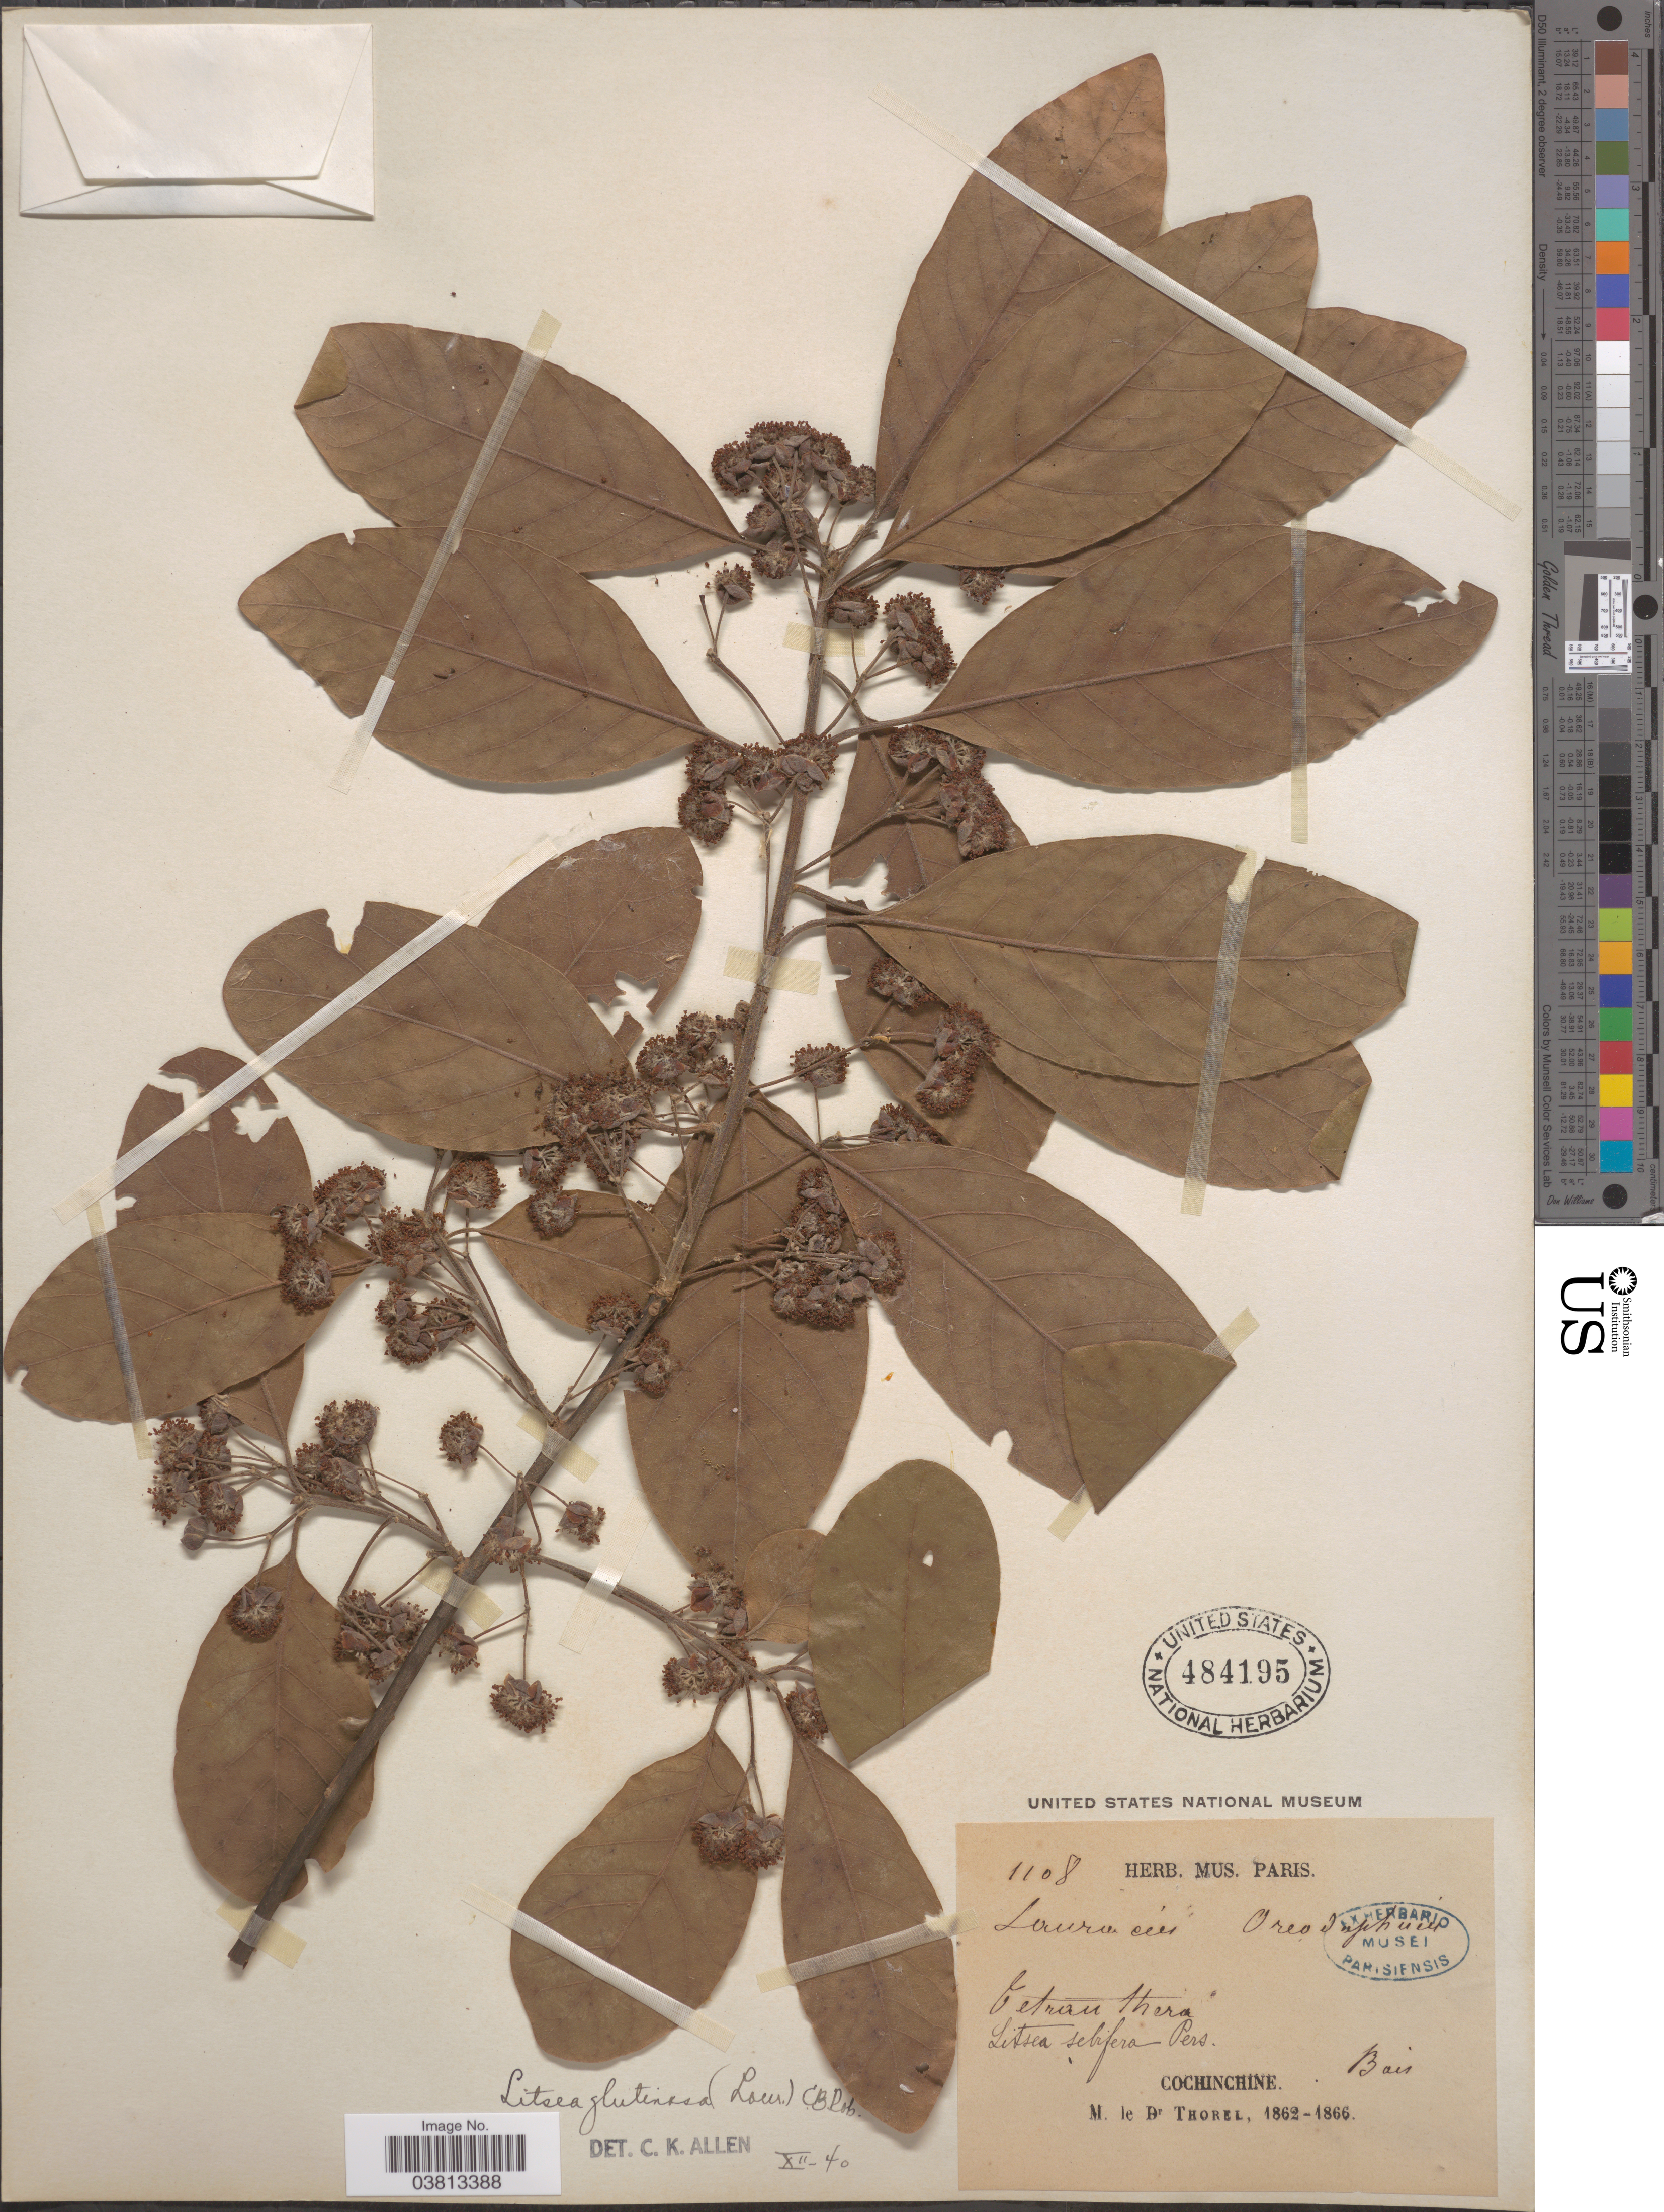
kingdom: Plantae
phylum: Tracheophyta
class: Magnoliopsida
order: Laurales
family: Lauraceae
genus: Litsea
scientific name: Litsea glutinosa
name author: (Lour.) C.B. Rob.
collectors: Thorel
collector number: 1108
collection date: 1862/1866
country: Vietnam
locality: Cochinchine. Bois [unsure placement]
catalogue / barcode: US 484195